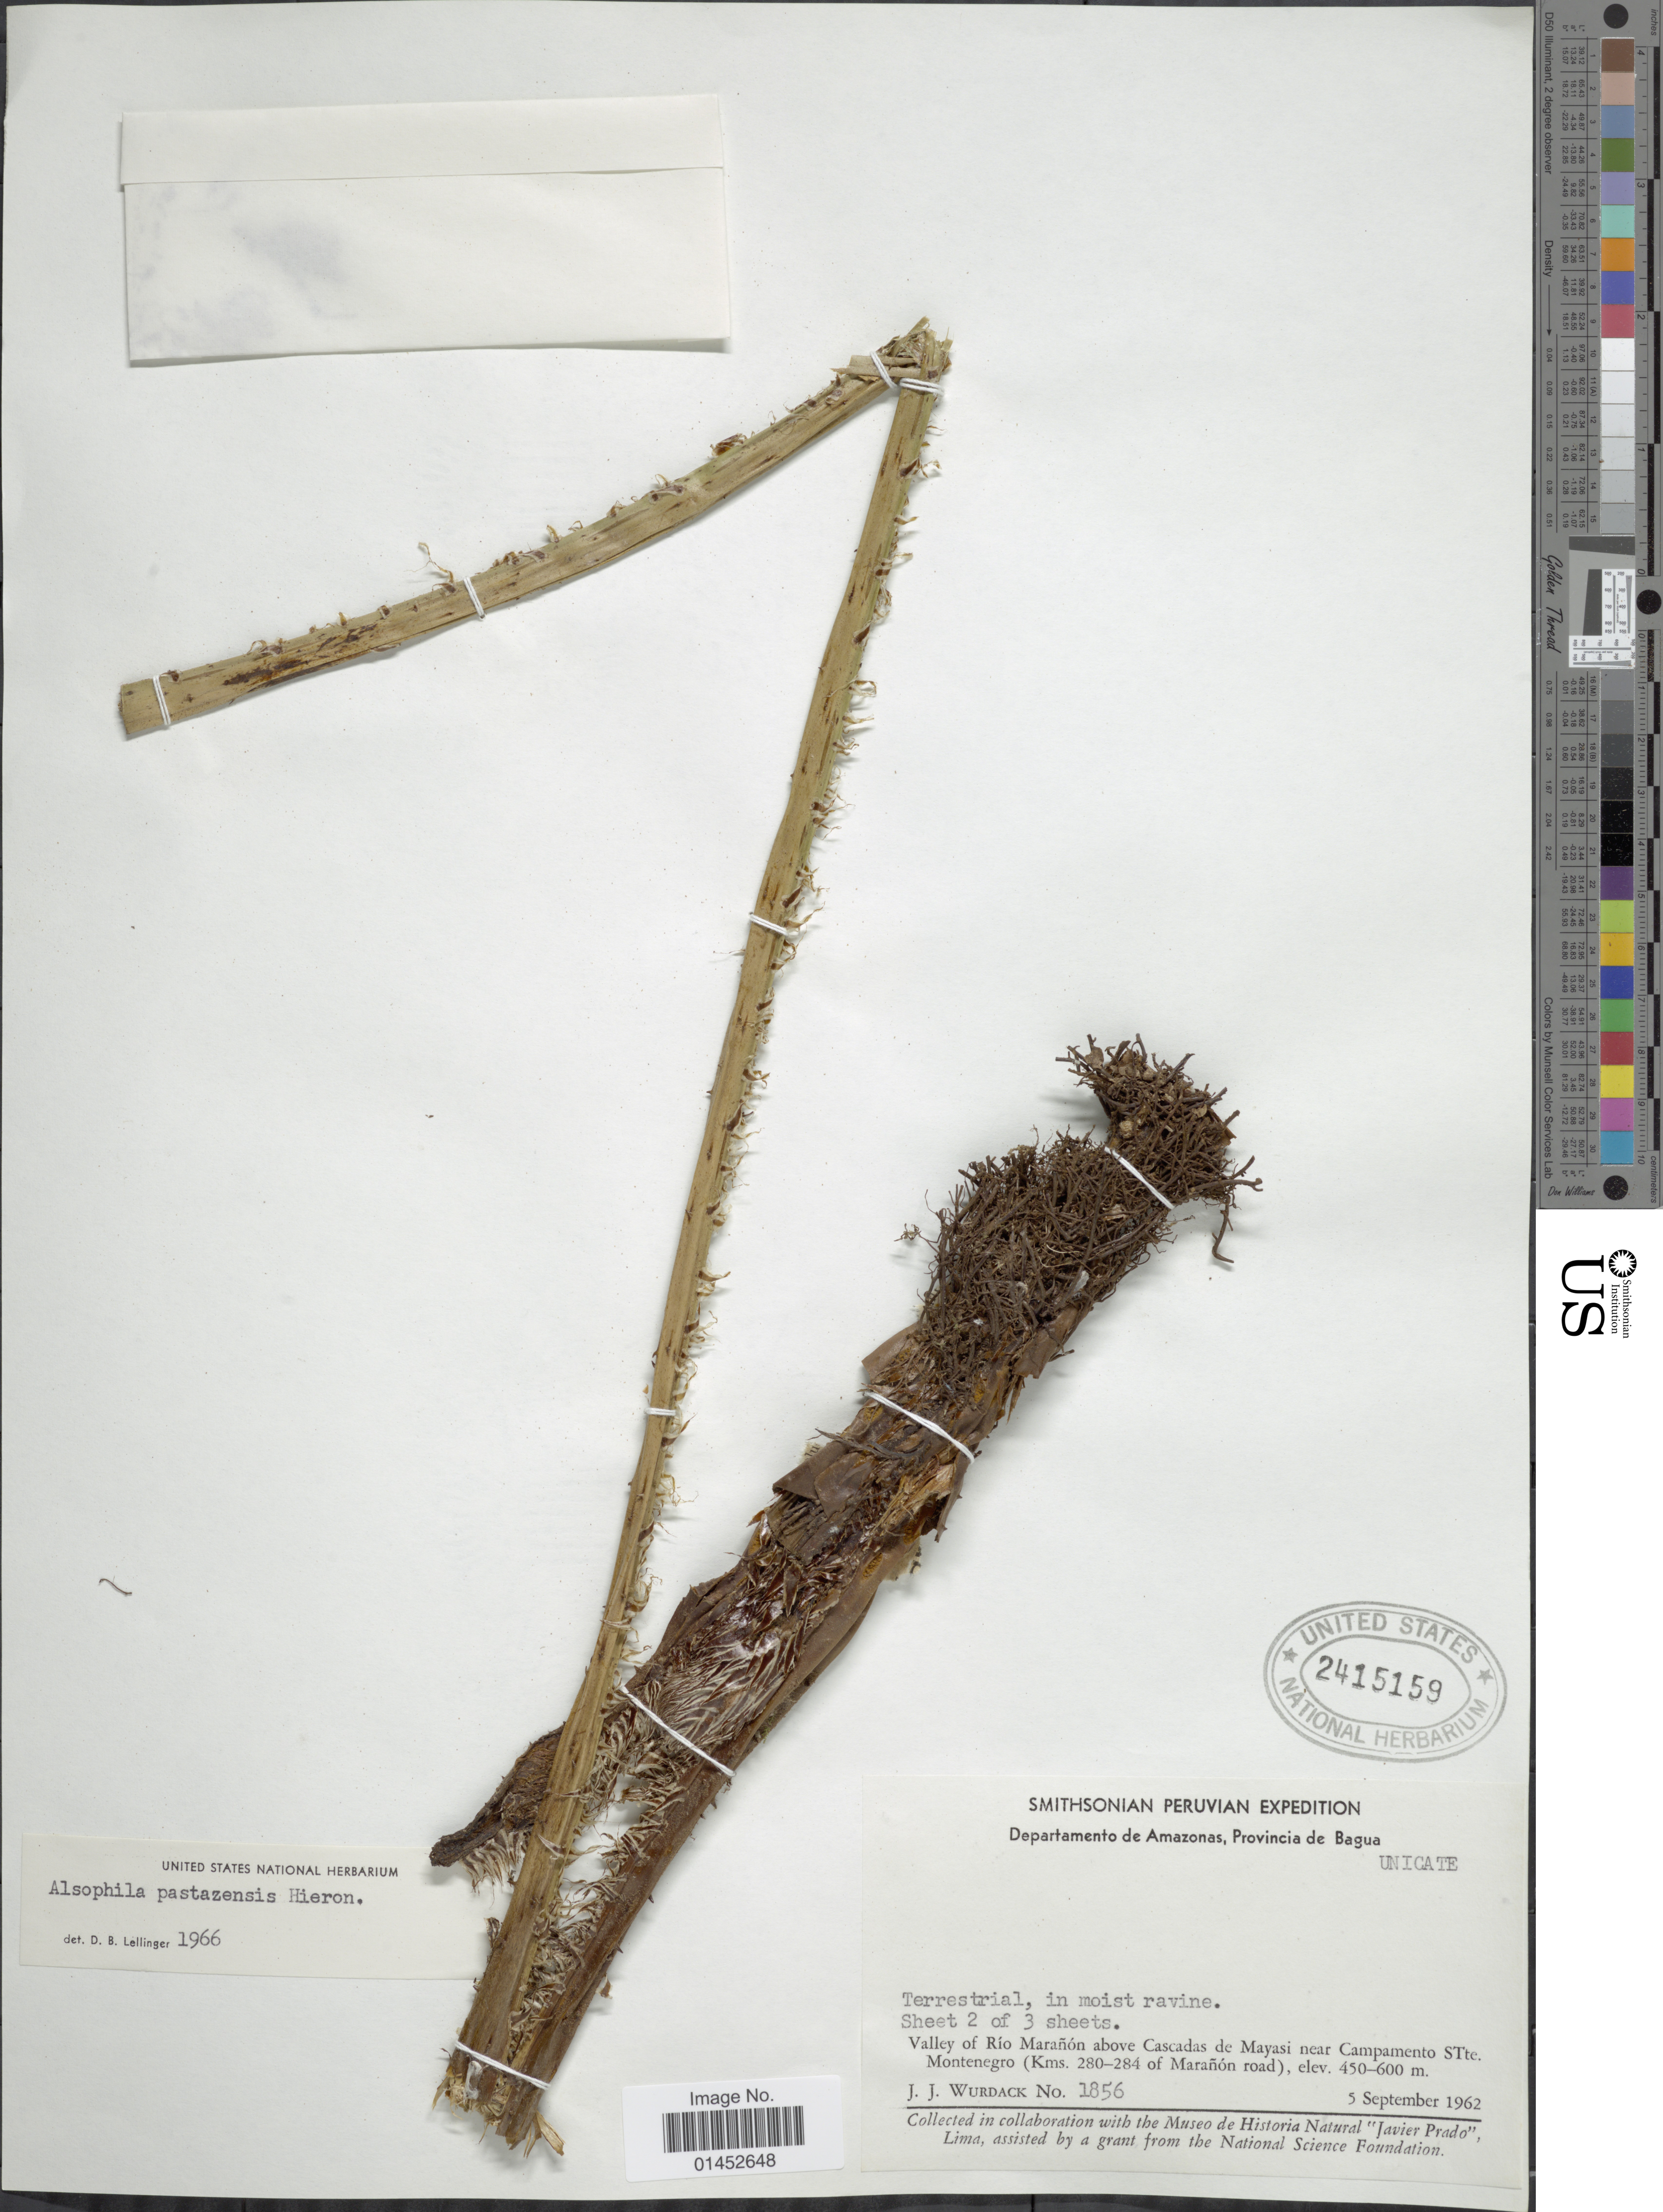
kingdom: Plantae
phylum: Tracheophyta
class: Polypodiopsida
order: Cyatheales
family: Cyatheaceae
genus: Cyathea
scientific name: Cyathea pungens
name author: (Willd.) Domin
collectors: J. J. Wurdack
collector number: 1856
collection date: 1962-09-05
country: Peru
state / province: Amazonas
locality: Departamento de Amazonas, Provincia de Bagua, Valley of Río Marañón above Cascadas de mayasi near Campamento STte. Montenegro (Kms. 280-284 of Marañón road)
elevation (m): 450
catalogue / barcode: US 2415159